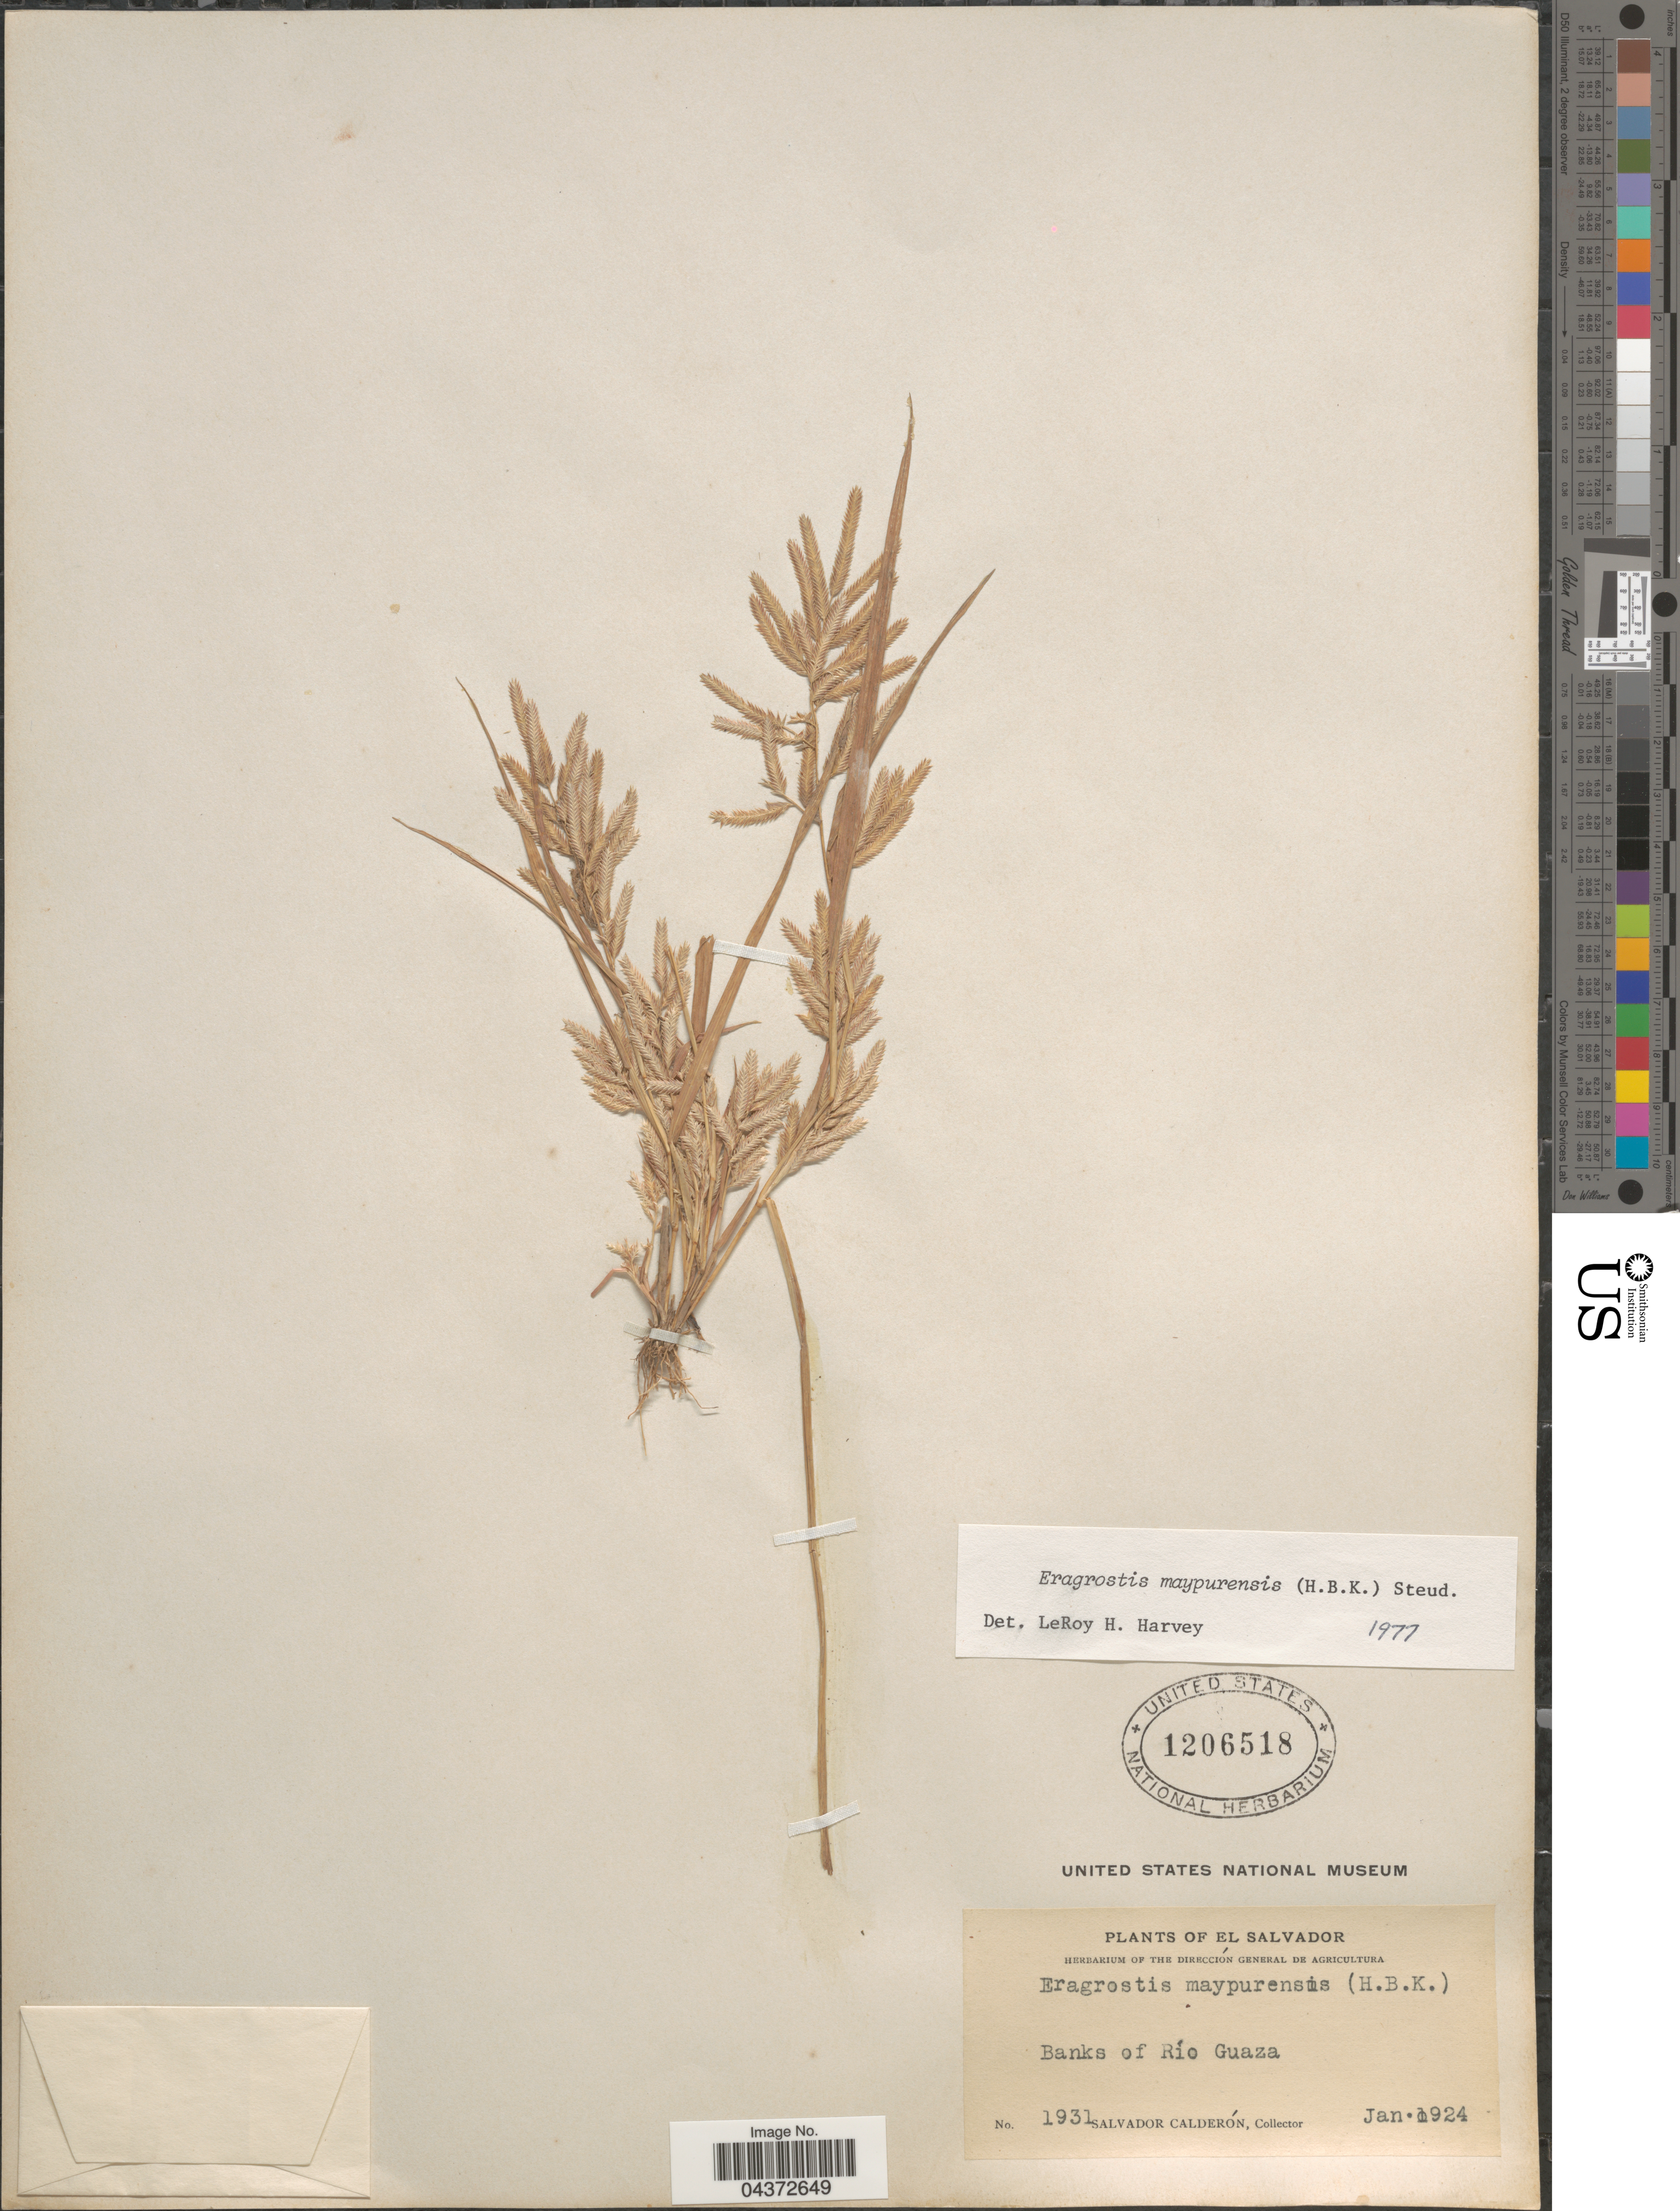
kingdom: Plantae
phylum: Tracheophyta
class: Liliopsida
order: Poales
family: Poaceae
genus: Eragrostis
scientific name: Eragrostis maypurensis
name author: (Kunth) Steud.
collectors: S. Calderón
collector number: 1931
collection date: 1924-01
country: El Salvador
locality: Banks of Río Guaza.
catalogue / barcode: US 1206518